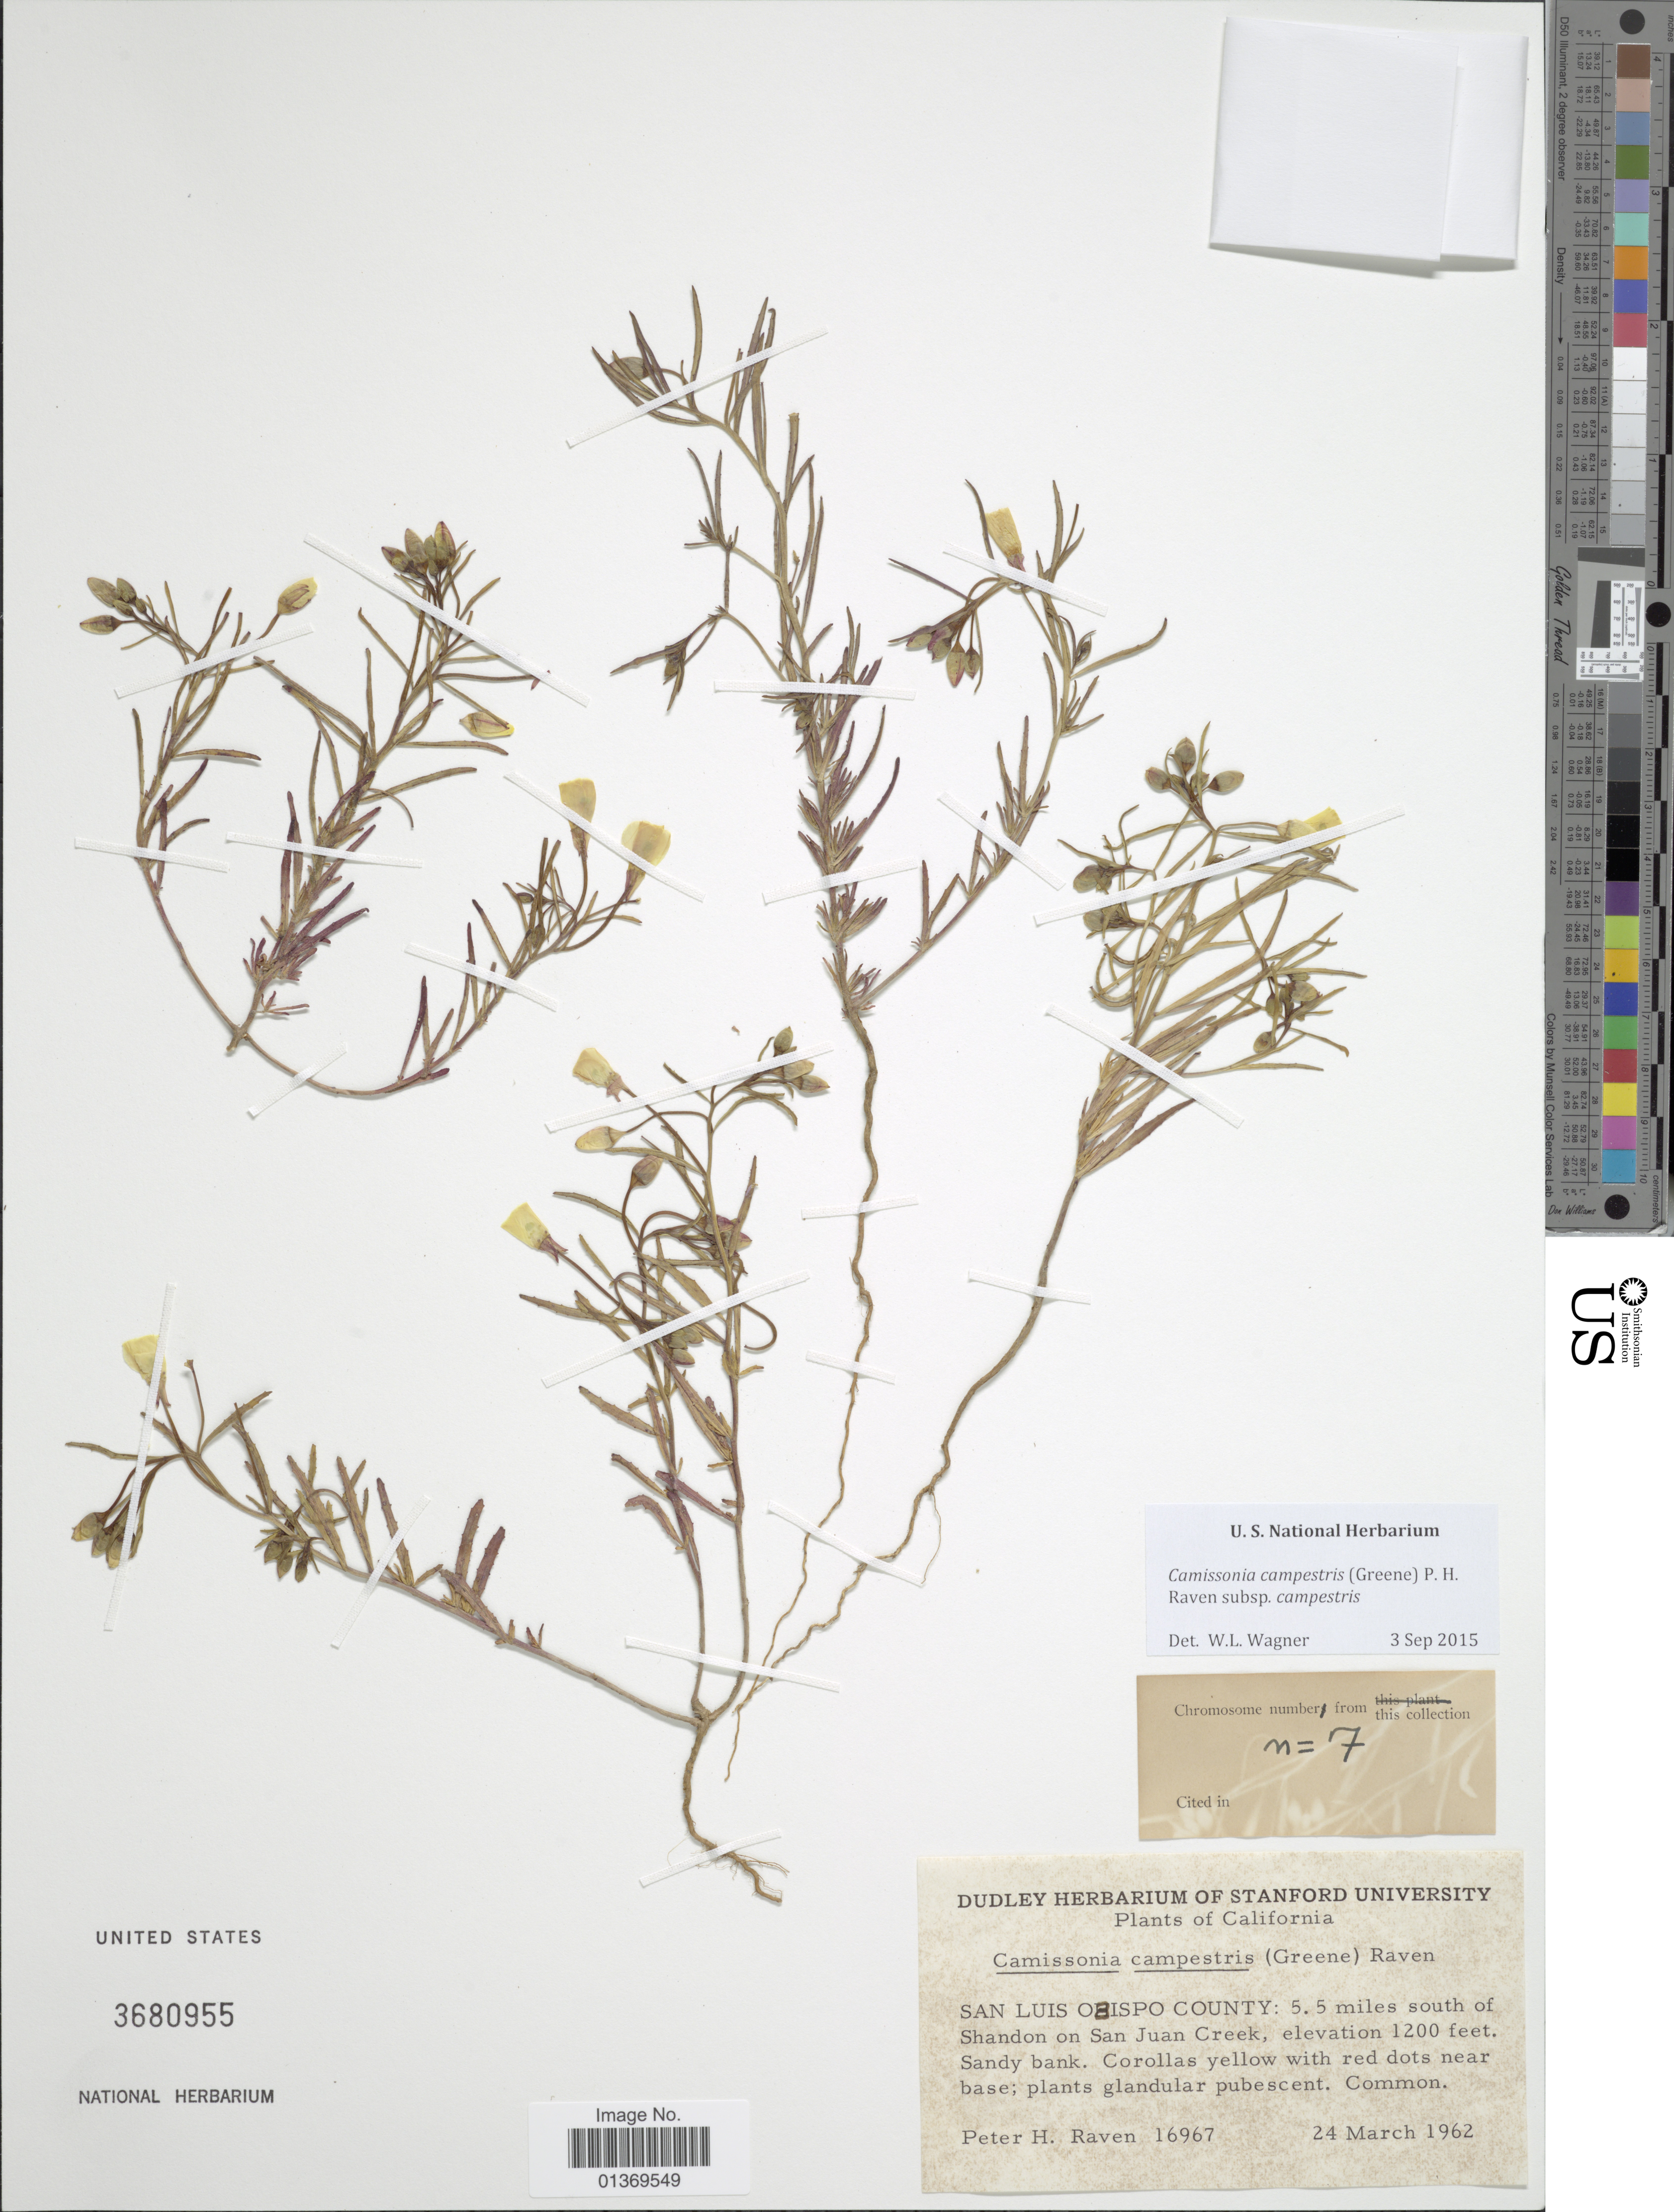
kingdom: Plantae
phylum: Tracheophyta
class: Magnoliopsida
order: Myrtales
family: Onagraceae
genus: Camissonia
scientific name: Camissonia campestris subsp. campestris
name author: (Greene) P.H. Raven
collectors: P. H. Raven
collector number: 16967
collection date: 1962-03-24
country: United States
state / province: California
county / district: San Luis Obispo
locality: San Luis Obispo County: 5.5 miles south of Shandon on San Juan Creek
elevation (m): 366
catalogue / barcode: US 3680955